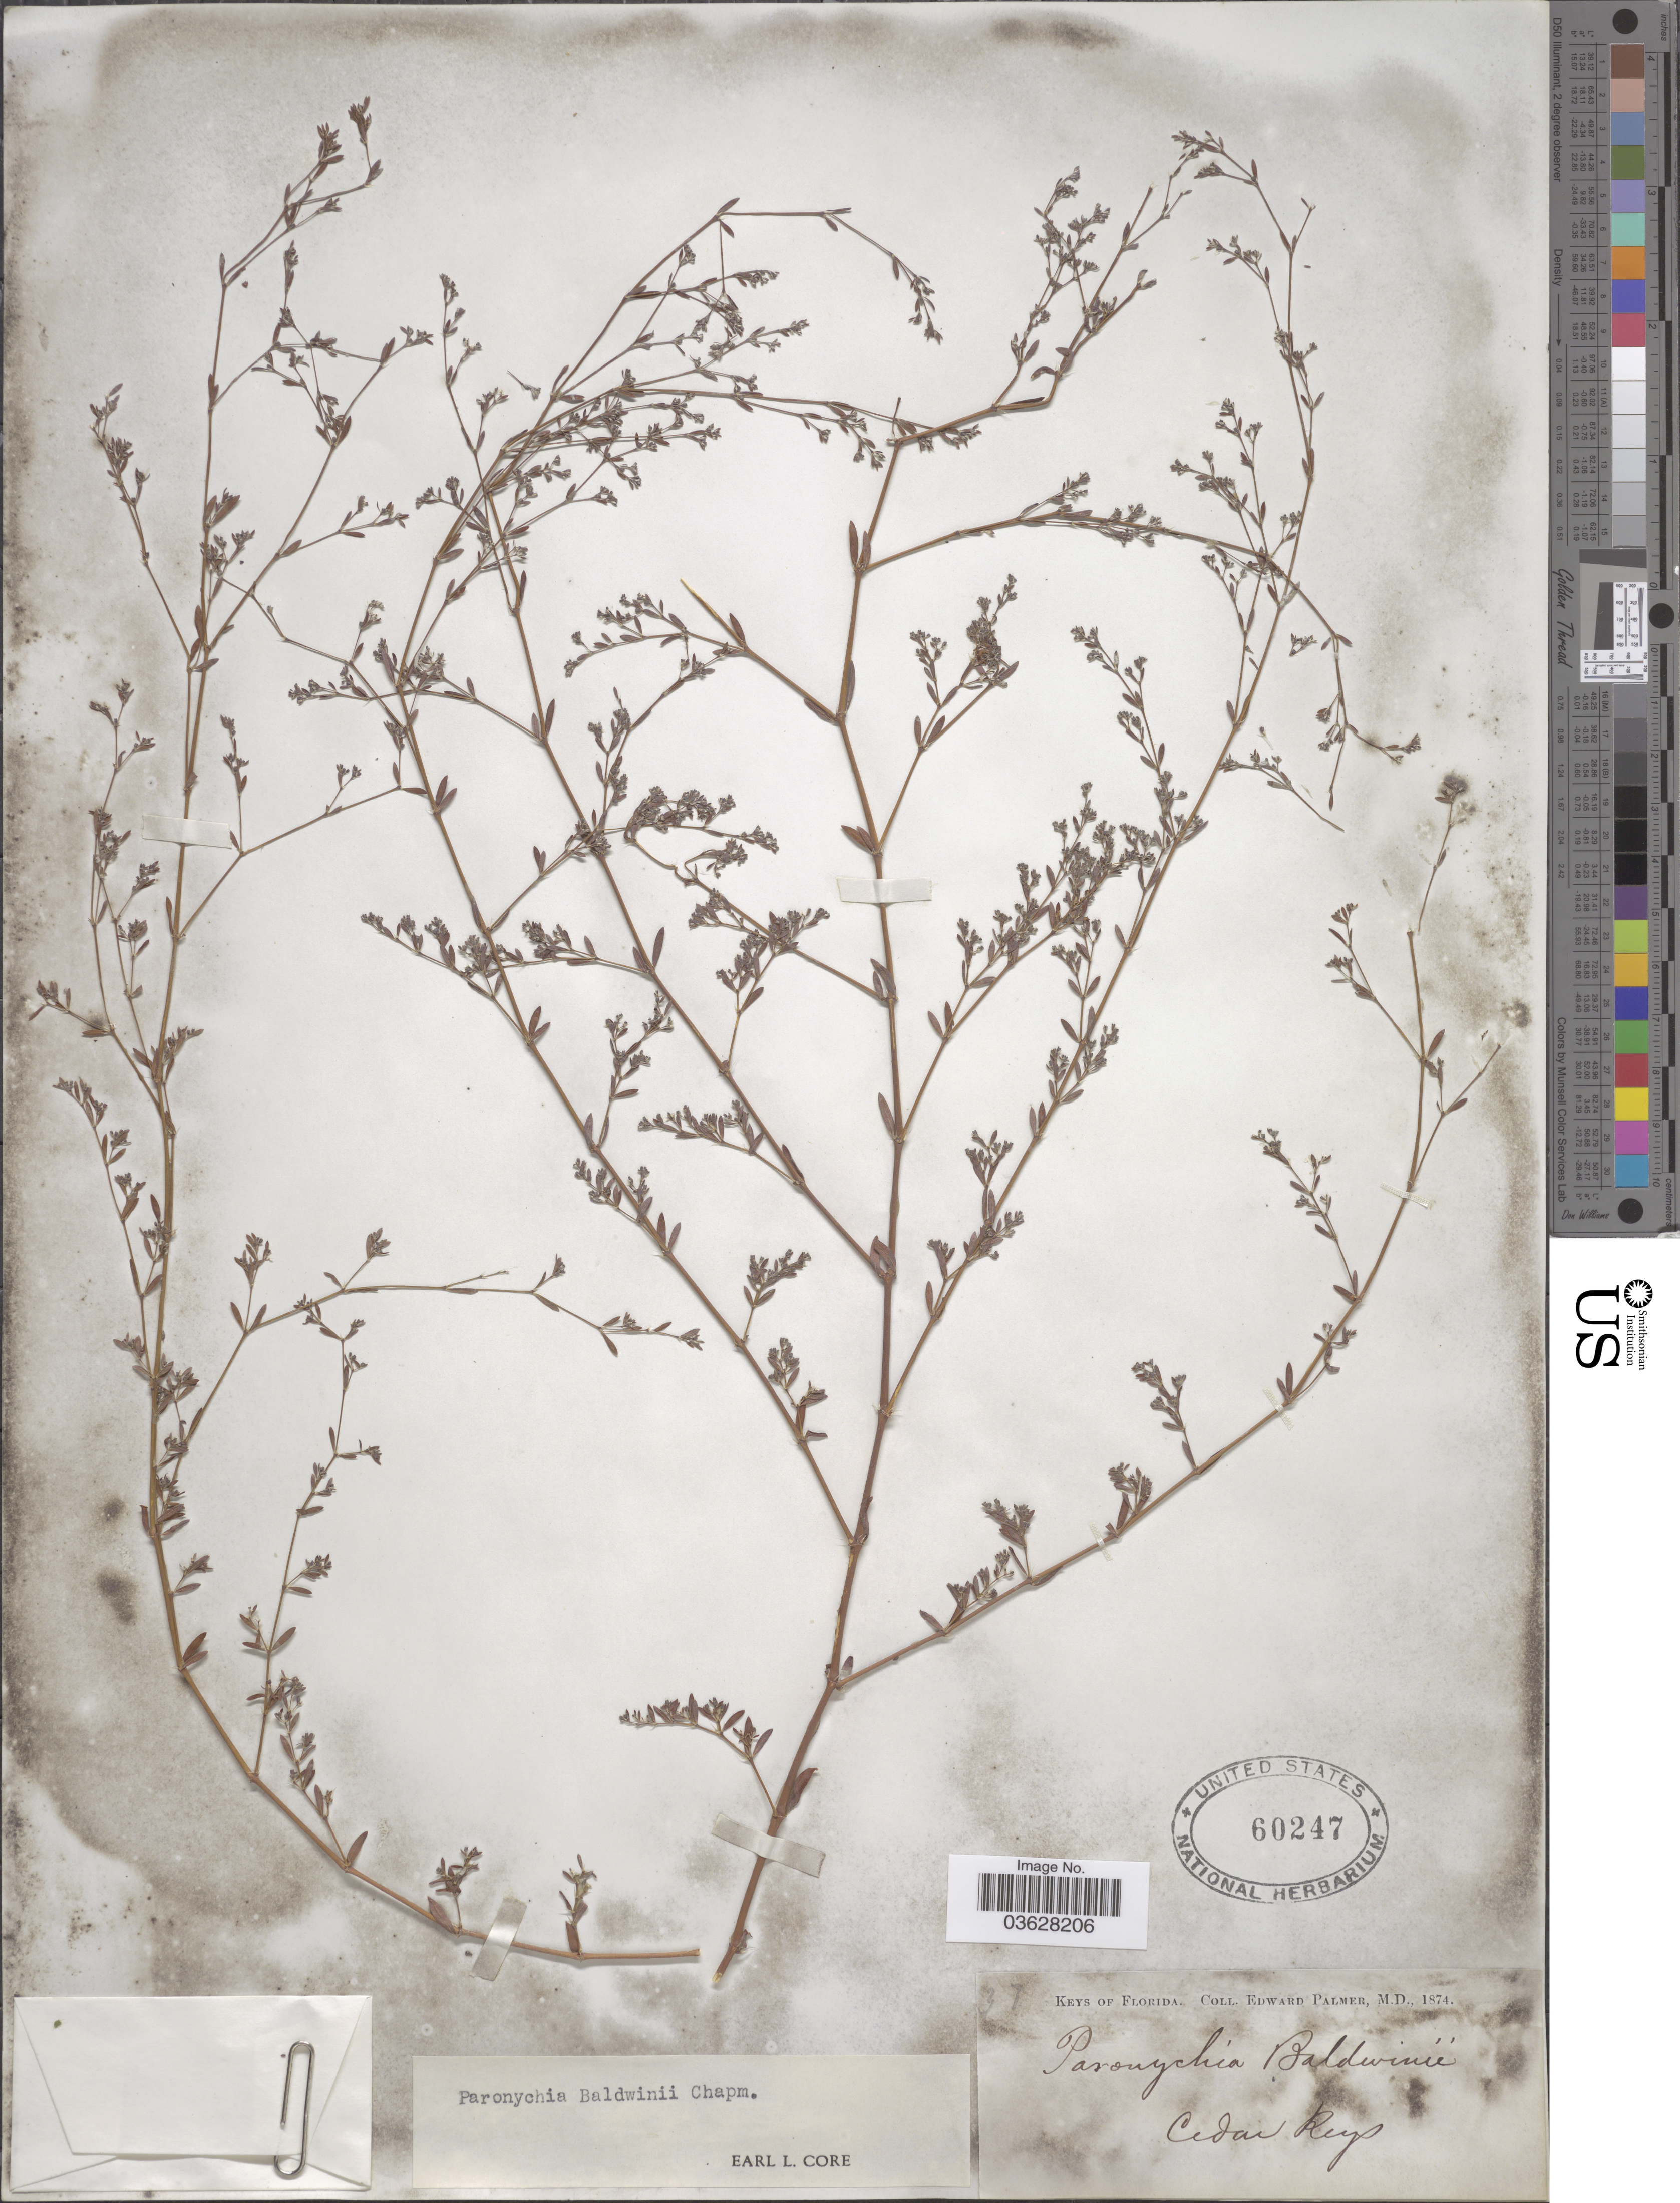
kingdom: Plantae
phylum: Tracheophyta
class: Magnoliopsida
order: Caryophyllales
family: Caryophyllaceae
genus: Paronychia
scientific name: Paronychia baldwinii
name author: (A. Gray & Torr.) Fenzl ex Walp.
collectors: E. Palmer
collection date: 1874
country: United States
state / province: Florida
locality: Keys of Florida. Cedar Keys.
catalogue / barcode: US 60247